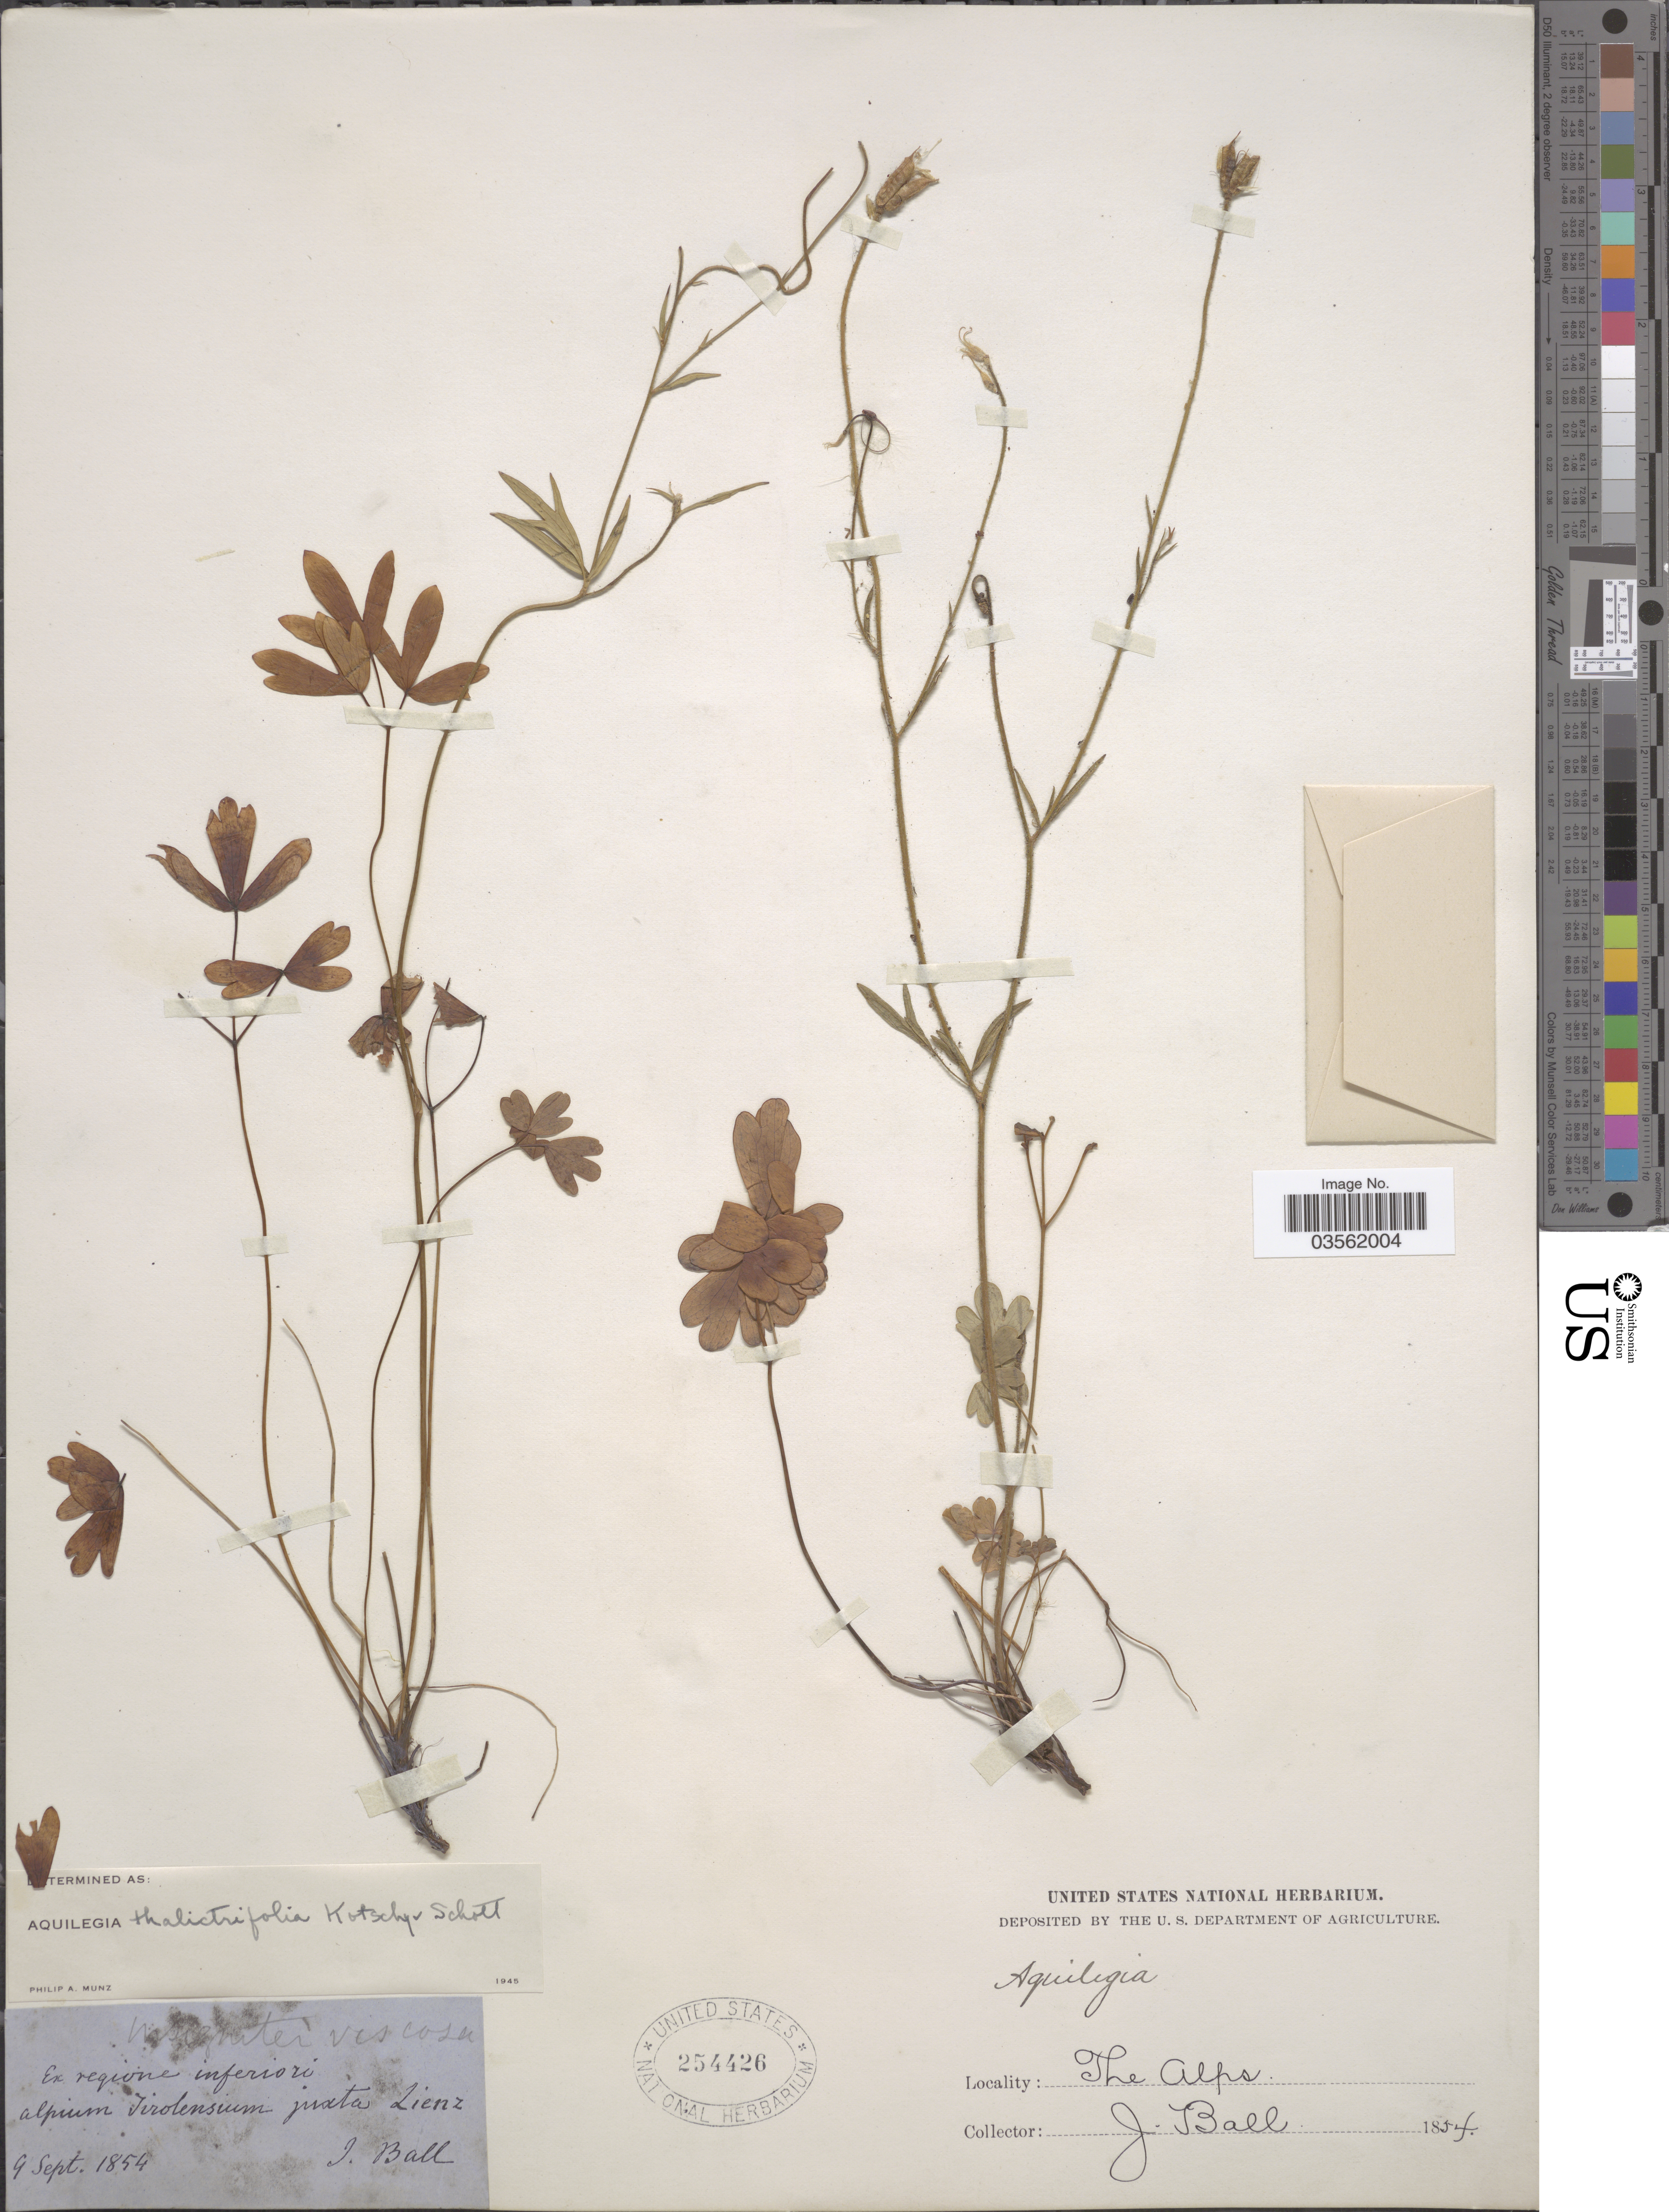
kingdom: Plantae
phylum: Tracheophyta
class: Magnoliopsida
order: Ranunculales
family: Ranunculaceae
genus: Aquilegia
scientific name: Aquilegia thalictrifolia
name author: Schott & Kotschy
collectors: J. Ball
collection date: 1854-09-09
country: Austria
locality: Ex regione inferiori alpium Tirolensium juxta Lienz. The Alps.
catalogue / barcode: US 254426